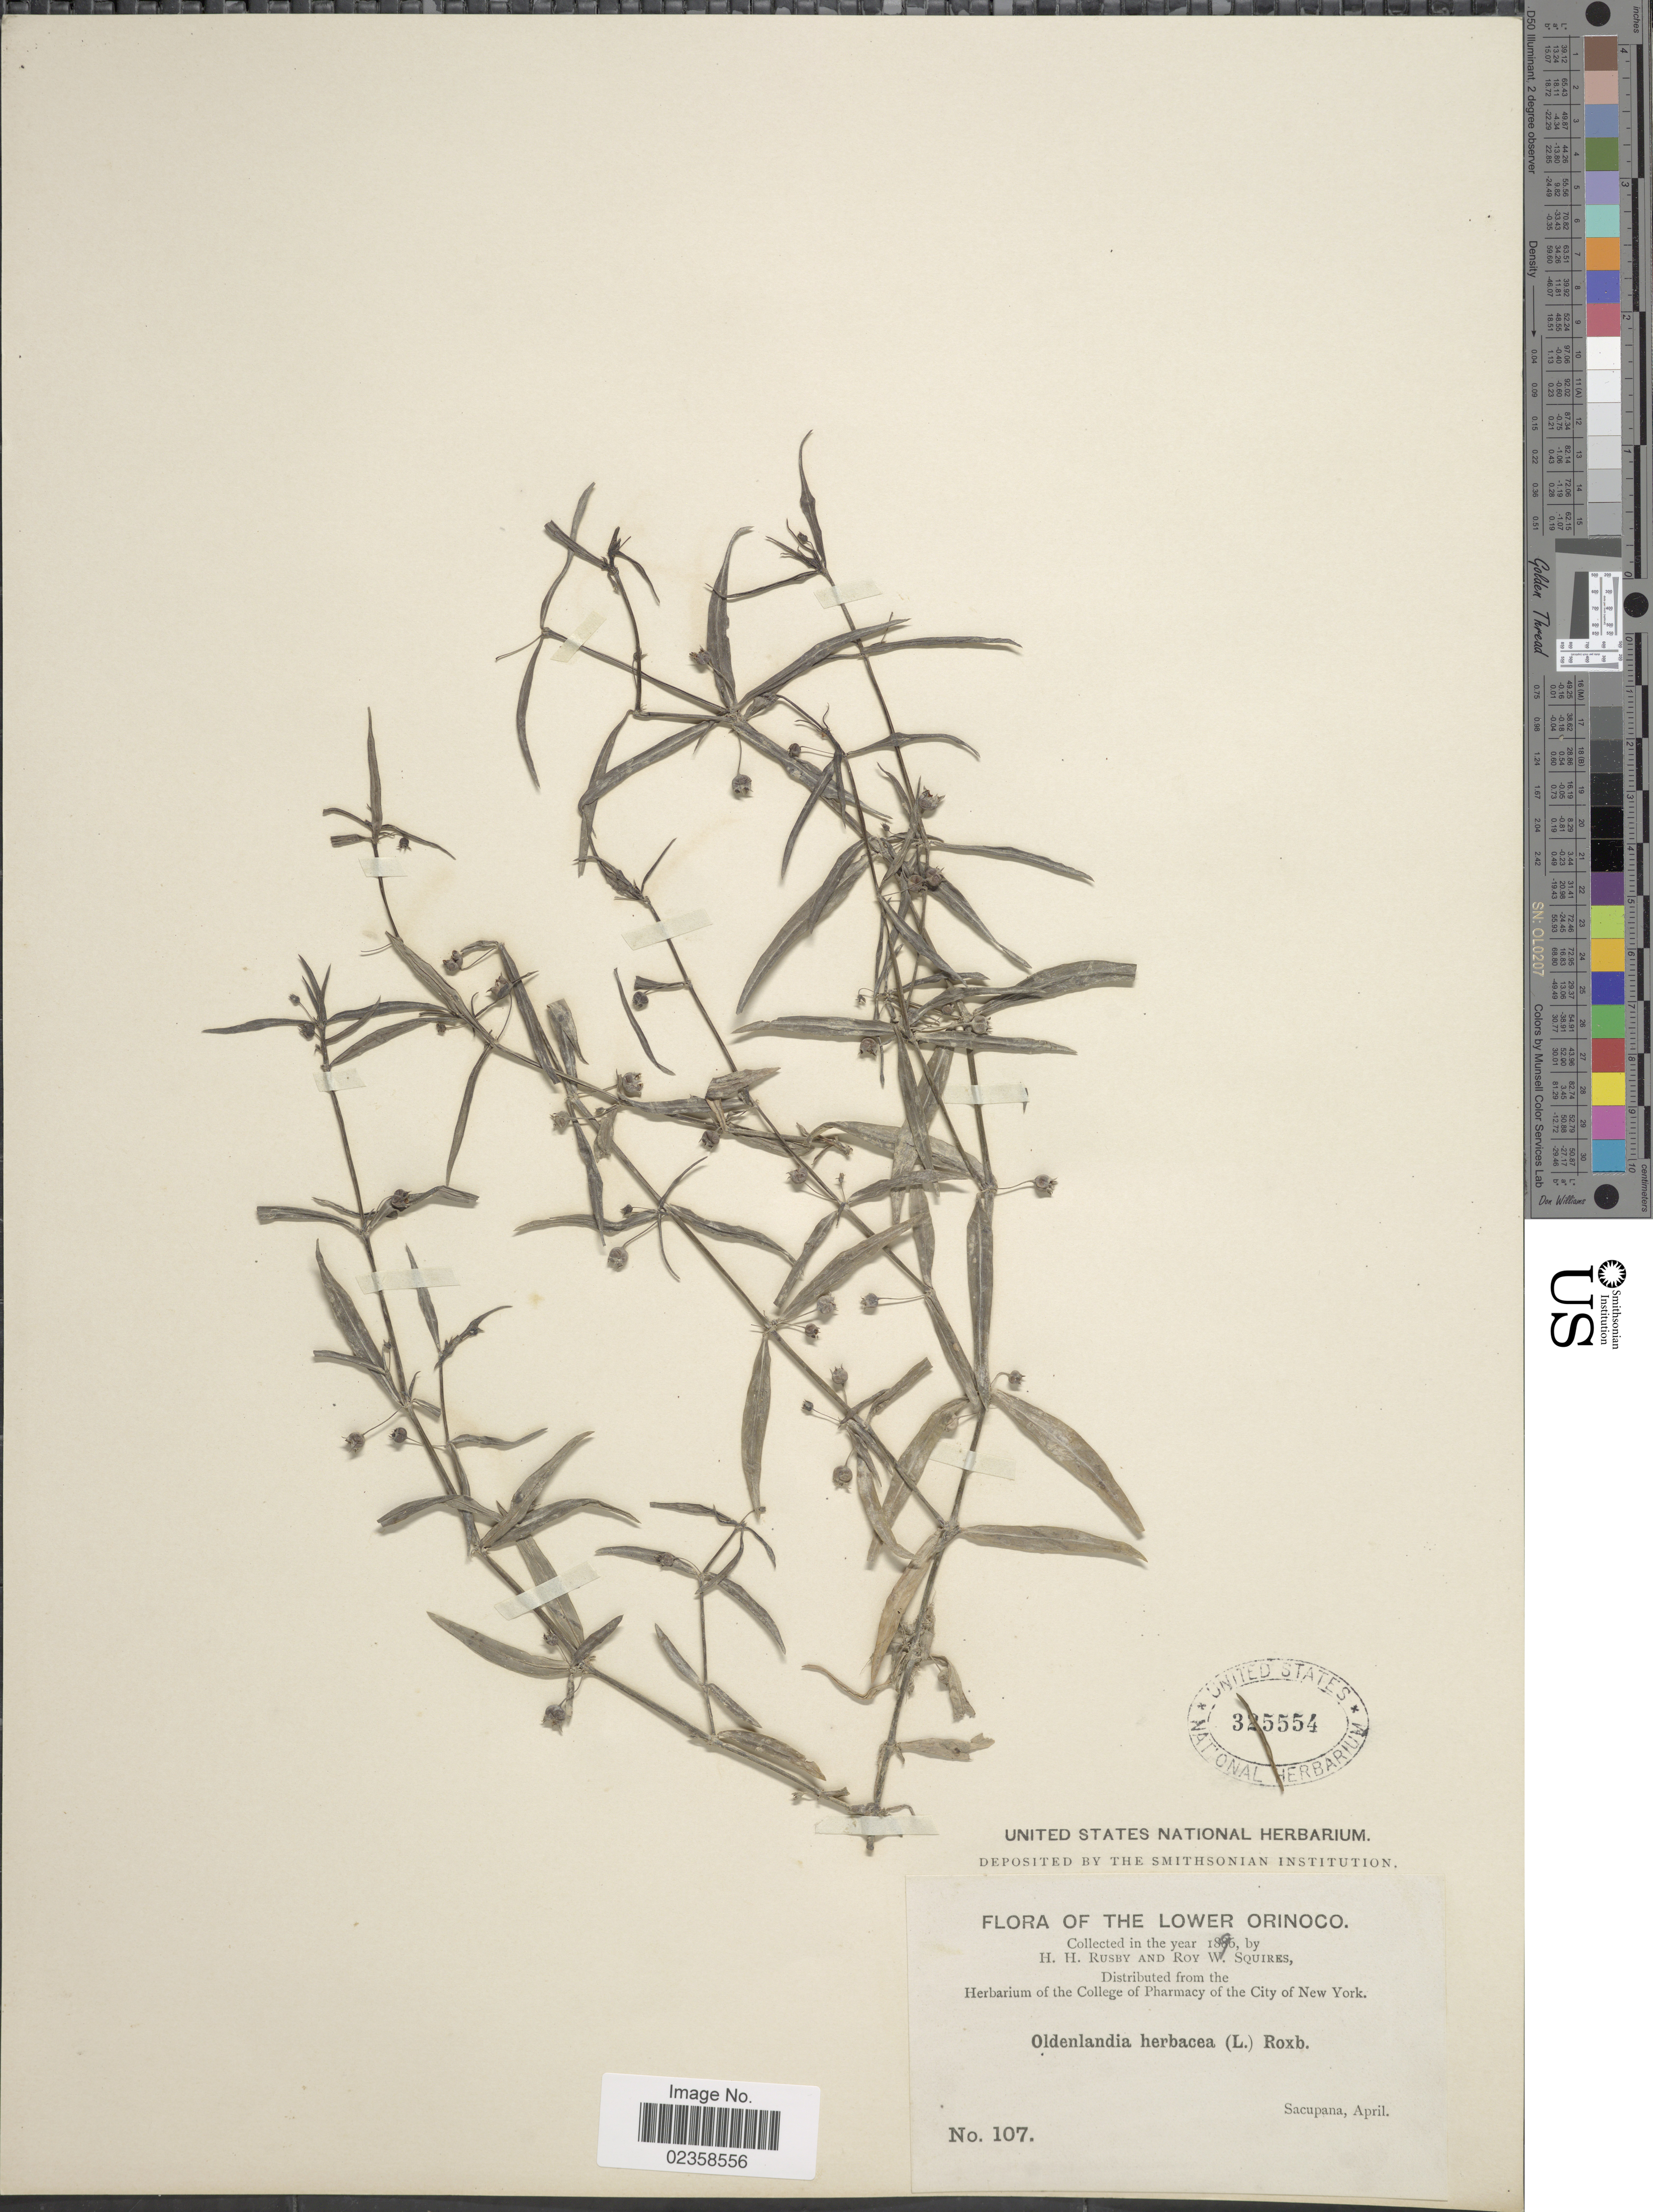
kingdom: Plantae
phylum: Tracheophyta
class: Magnoliopsida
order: Gentianales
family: Rubiaceae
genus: Oldenlandia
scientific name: Oldenlandia herbacea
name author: (L.) Roxb.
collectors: H. H. Rusby & R. Squires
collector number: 107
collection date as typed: April 1896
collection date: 1896-04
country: Venezuela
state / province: Delta Amacuro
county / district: Antonio Díaz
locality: Lower Orinoco, Sacupana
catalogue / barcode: US 325554